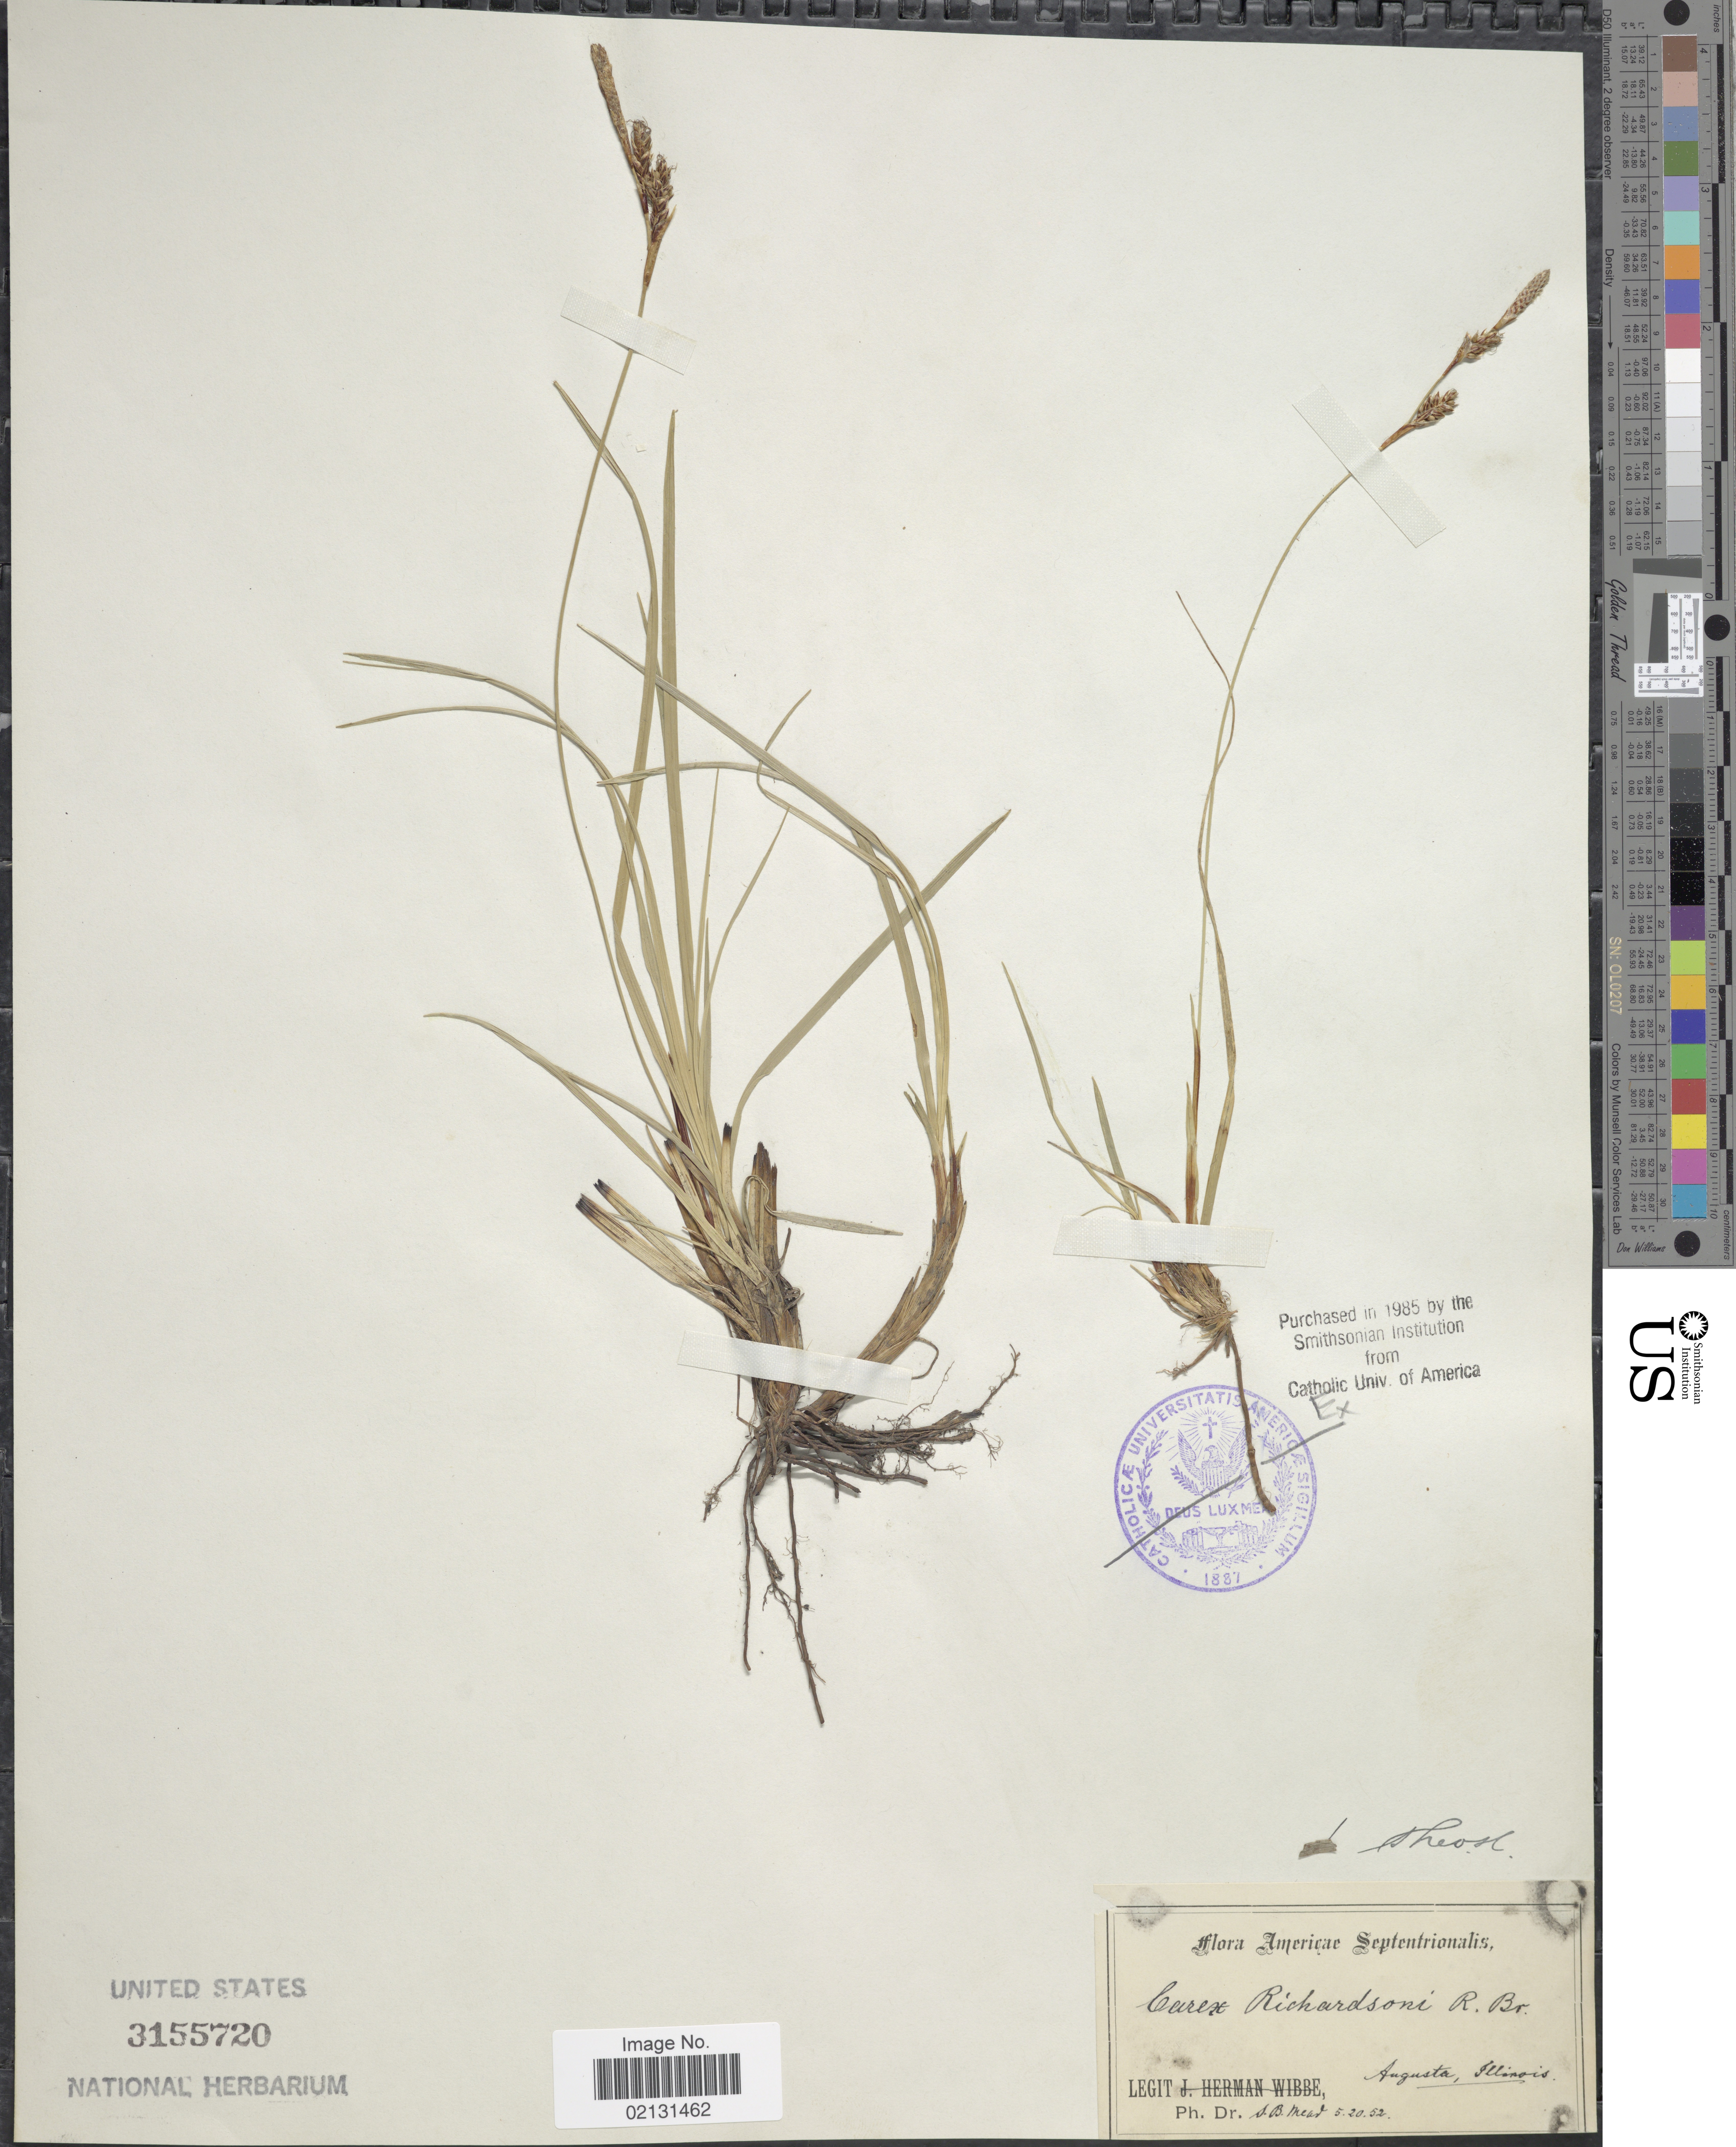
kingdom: Plantae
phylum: Tracheophyta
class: Liliopsida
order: Poales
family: Cyperaceae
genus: Carex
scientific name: Carex richardsonii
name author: R. Br.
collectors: S. Mead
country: United States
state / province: Illinois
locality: Augusta, Americae Septentrionalis.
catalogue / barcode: US 3155720